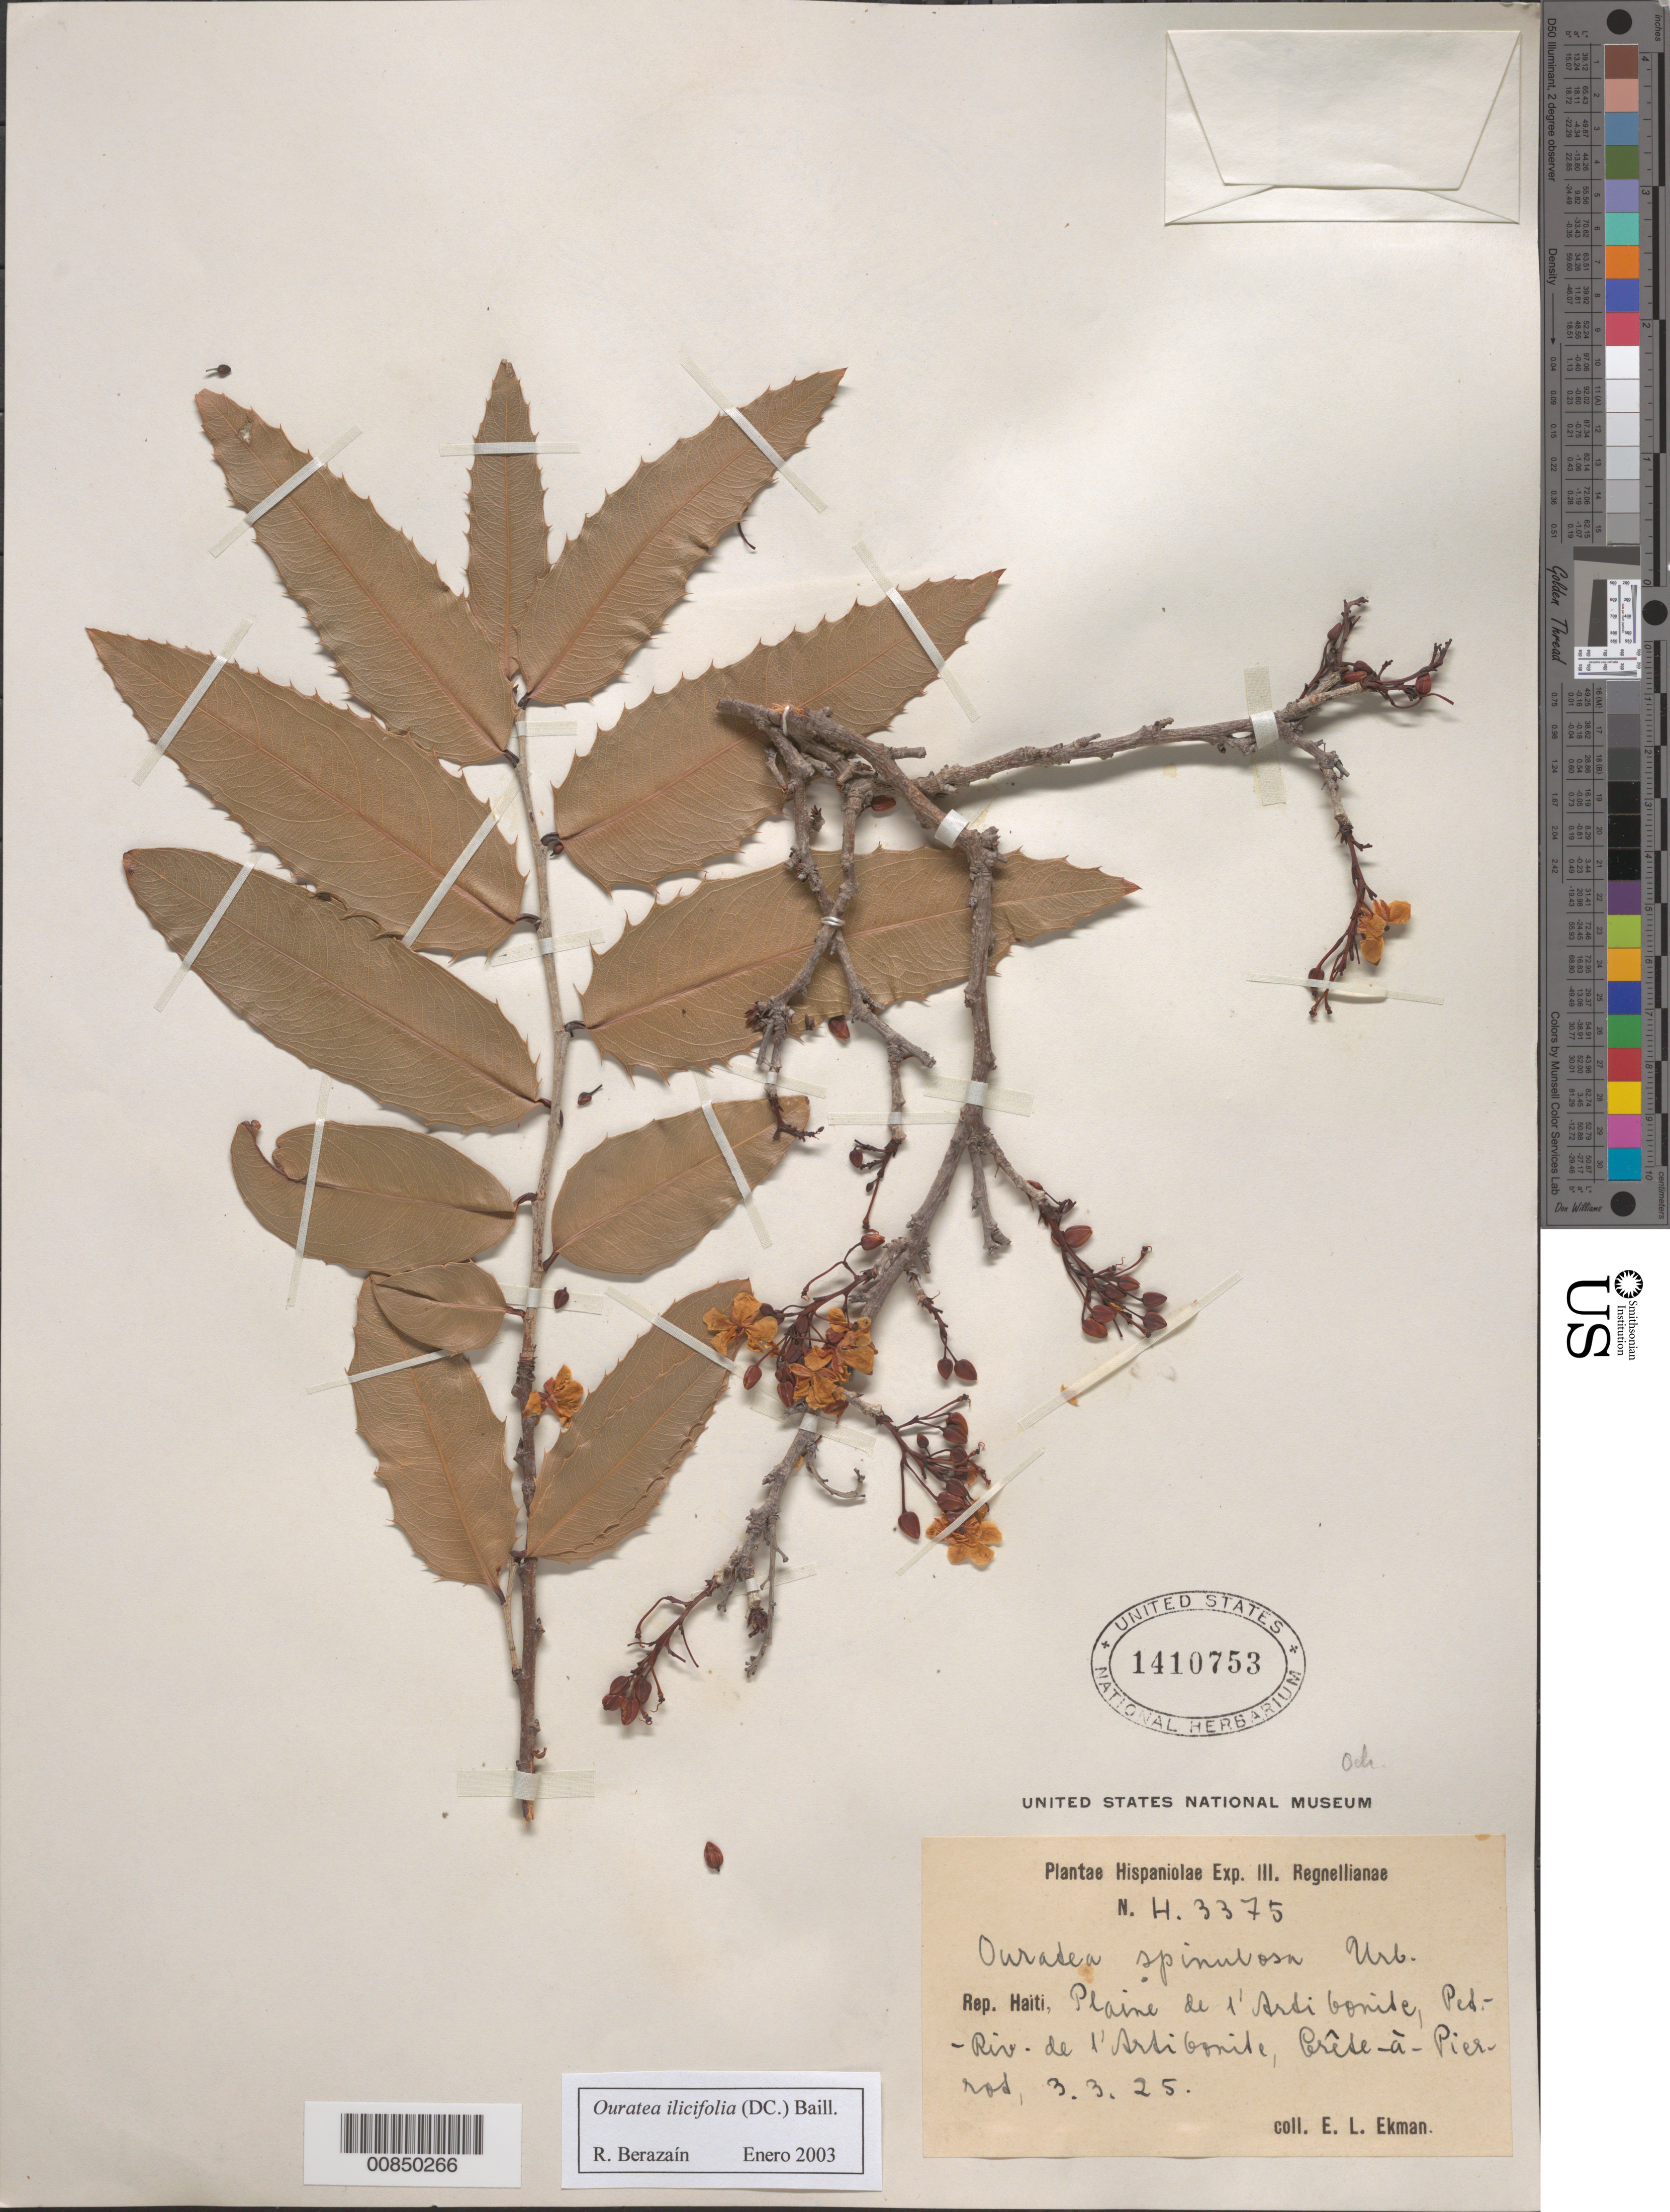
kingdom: Plantae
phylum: Tracheophyta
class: Magnoliopsida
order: Malpighiales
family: Ochnaceae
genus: Ouratea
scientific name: Ouratea ilicifolia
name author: (DC.) Baill.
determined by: Berazaín, R.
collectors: E. L. Ekman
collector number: H 3375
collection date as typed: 03 Mar 1925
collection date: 1925-03-03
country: Haiti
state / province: Artibonite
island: Hispaniola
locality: Plaine de l'Artibonite, Pet.-Riv. De l'Artibonite, Crête-à-Pierrot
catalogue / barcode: US 1410753